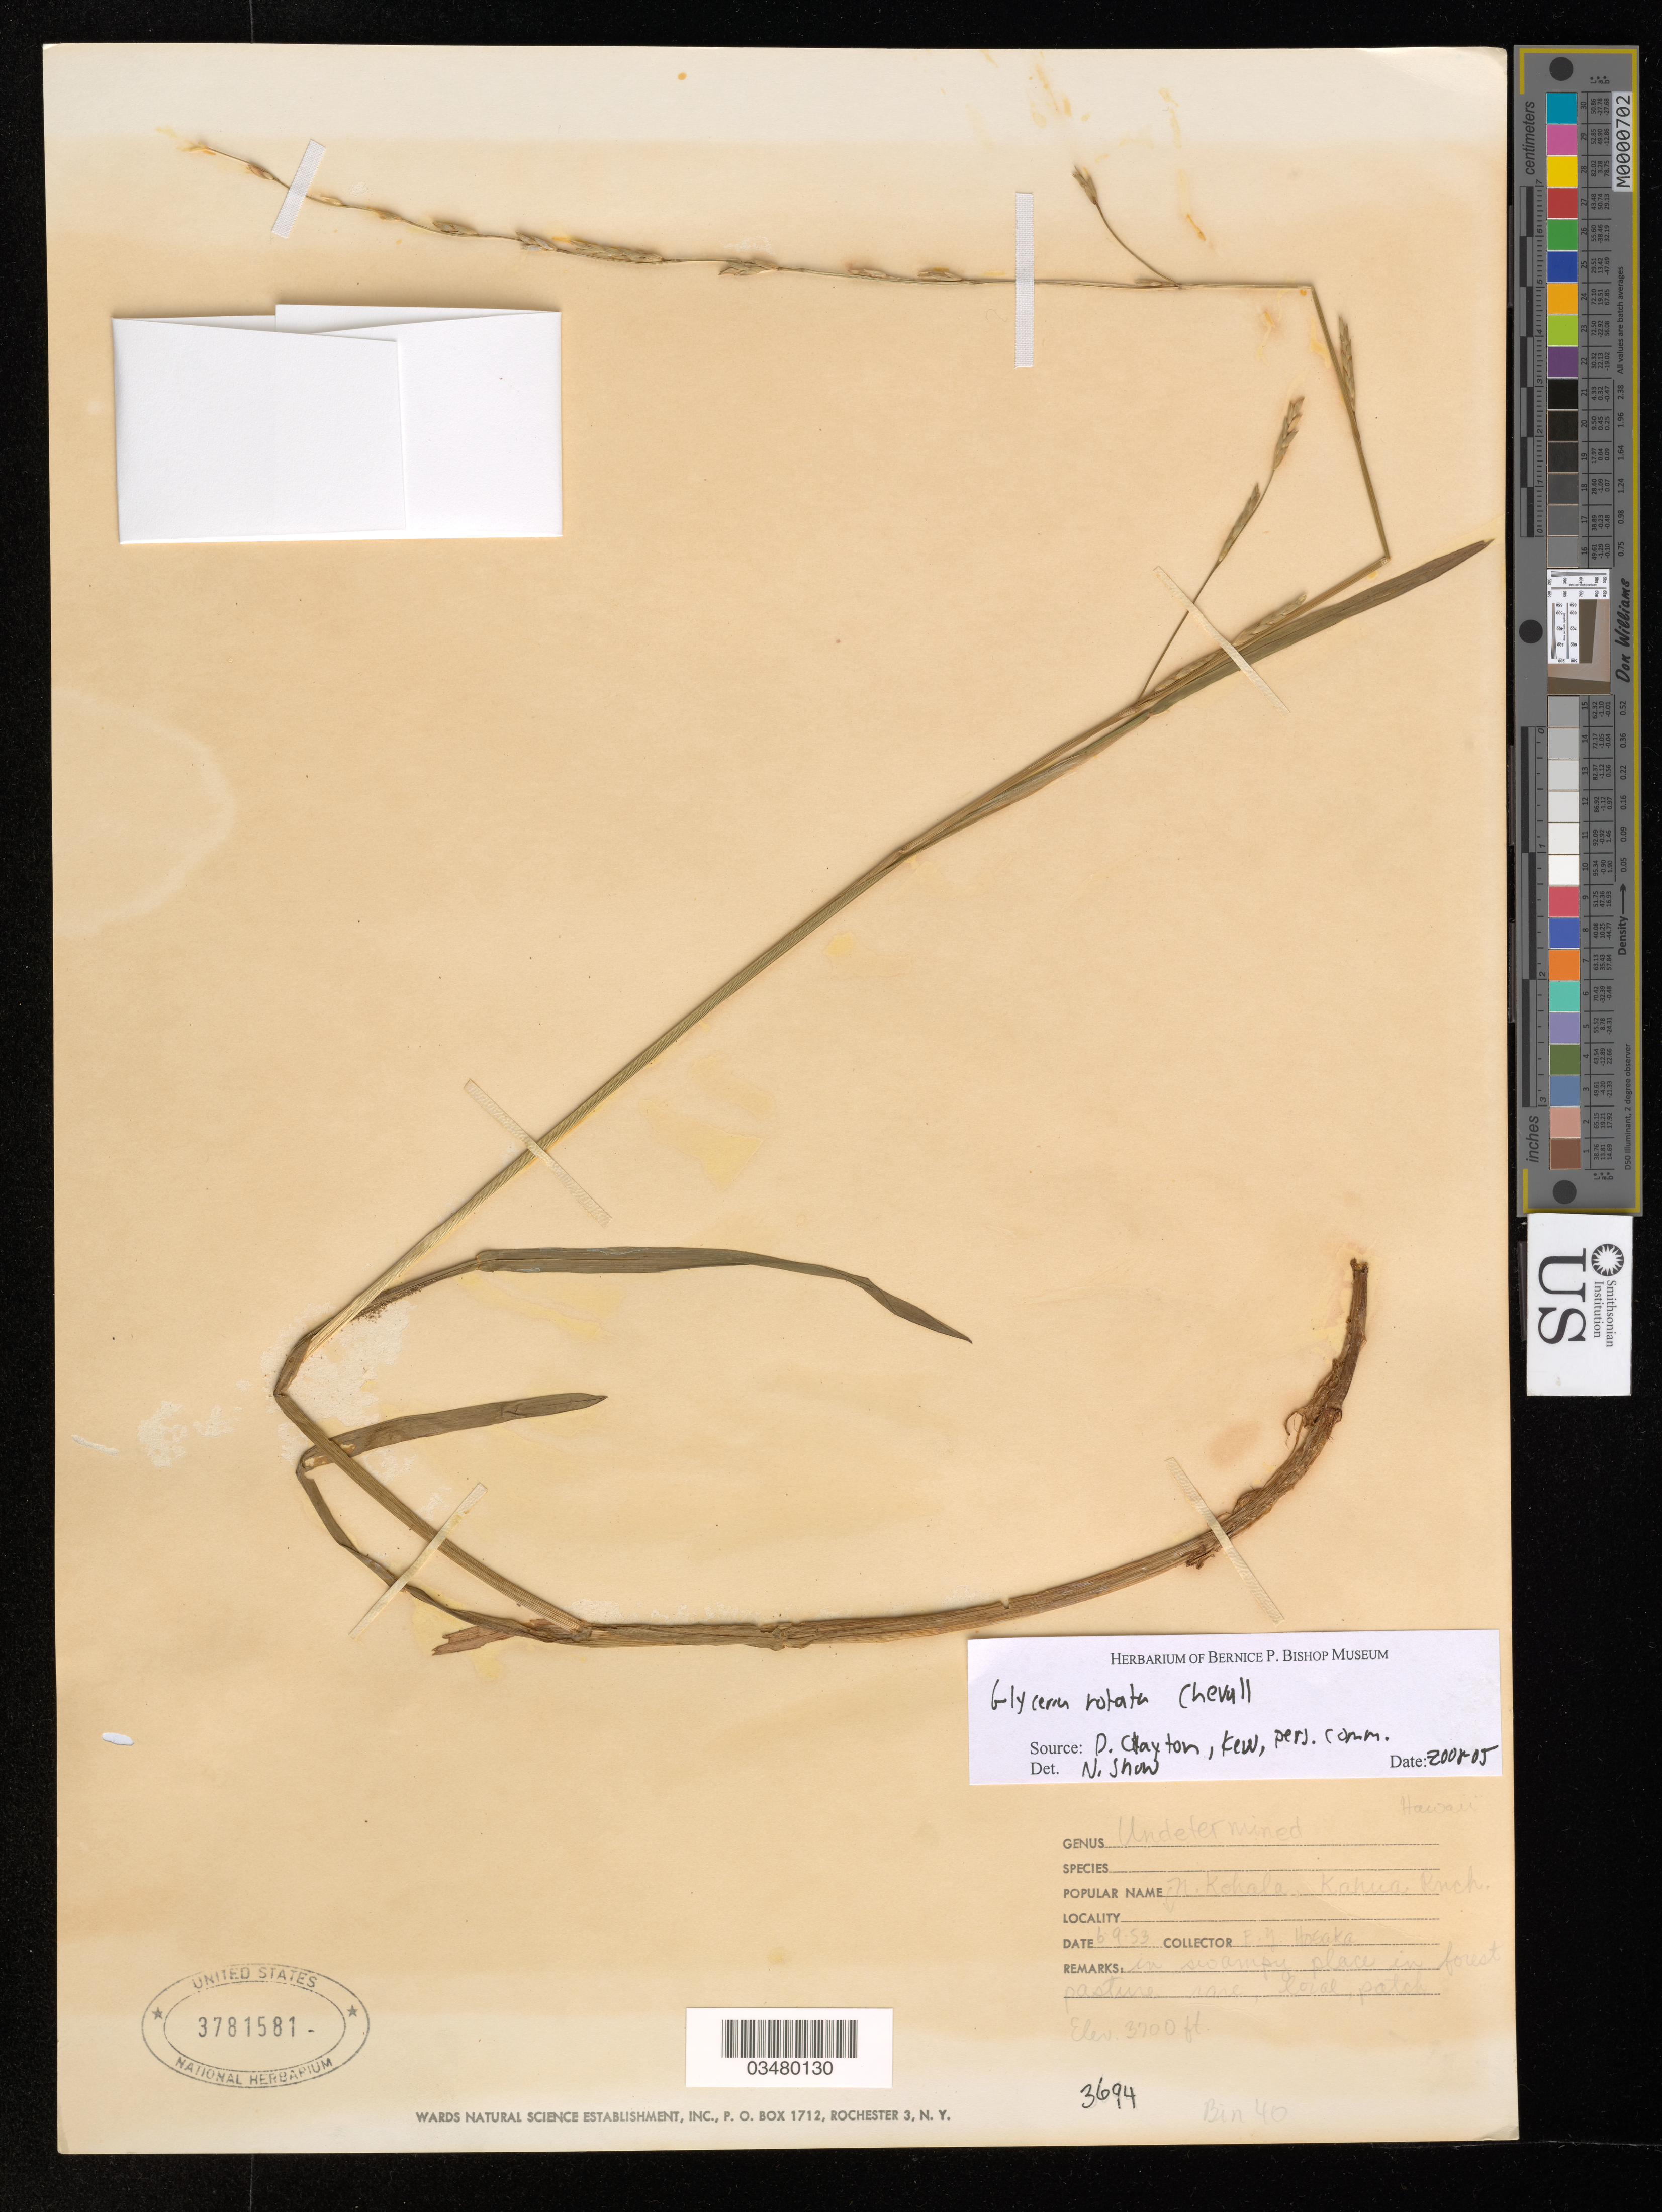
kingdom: Plantae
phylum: Tracheophyta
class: Liliopsida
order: Poales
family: Poaceae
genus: Glyceria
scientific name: Glyceria notata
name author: Chevall.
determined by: Snow, N.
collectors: E. Y. Hosaka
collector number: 3694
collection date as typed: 9 Jun 1953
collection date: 1953-06-09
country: United States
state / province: Hawaii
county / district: Hawaii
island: Hawaii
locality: N Kohala, Kahua Ranch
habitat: Swampy place in forest pasture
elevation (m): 1128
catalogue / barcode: US 3781581